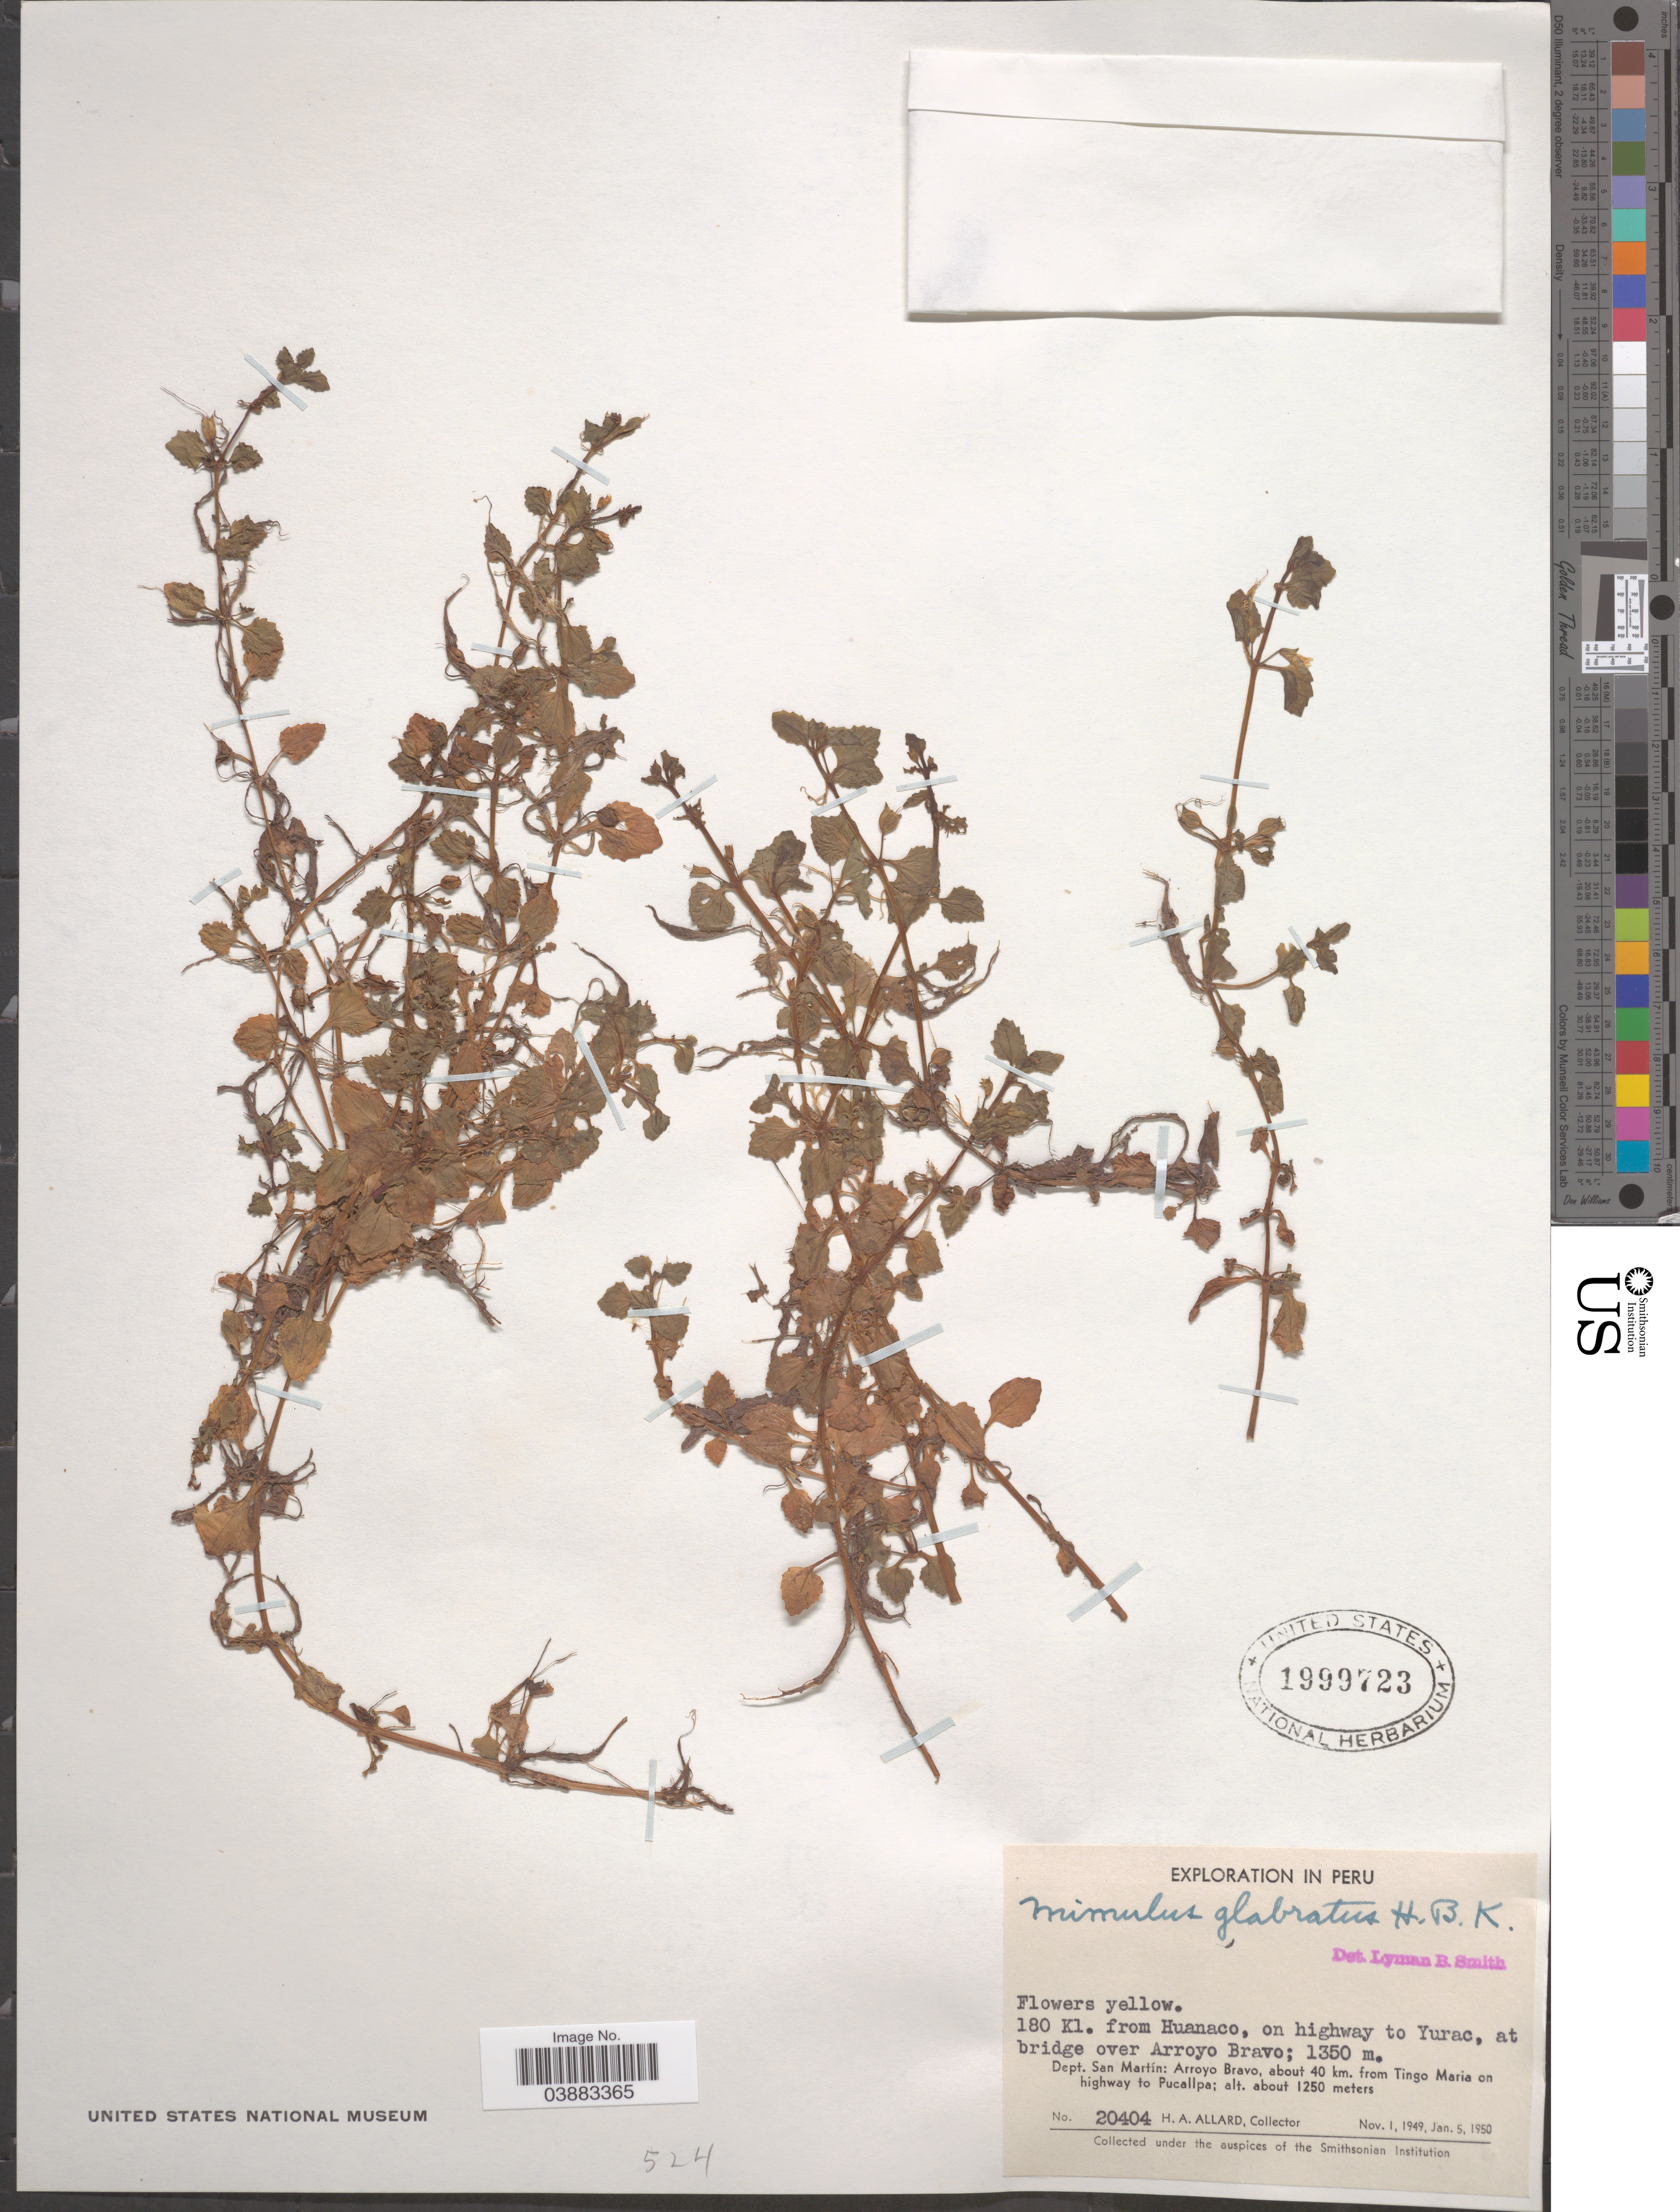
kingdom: Plantae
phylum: Tracheophyta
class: Magnoliopsida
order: Lamiales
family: Phrymaceae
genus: Mimulus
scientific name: Mimulus glabratus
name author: Kunth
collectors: H. A. Allard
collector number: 20404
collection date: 1949-11-01/1950-01-05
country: Peru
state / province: San Martín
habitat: on highway at bridge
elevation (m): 1250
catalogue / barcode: US 1999723